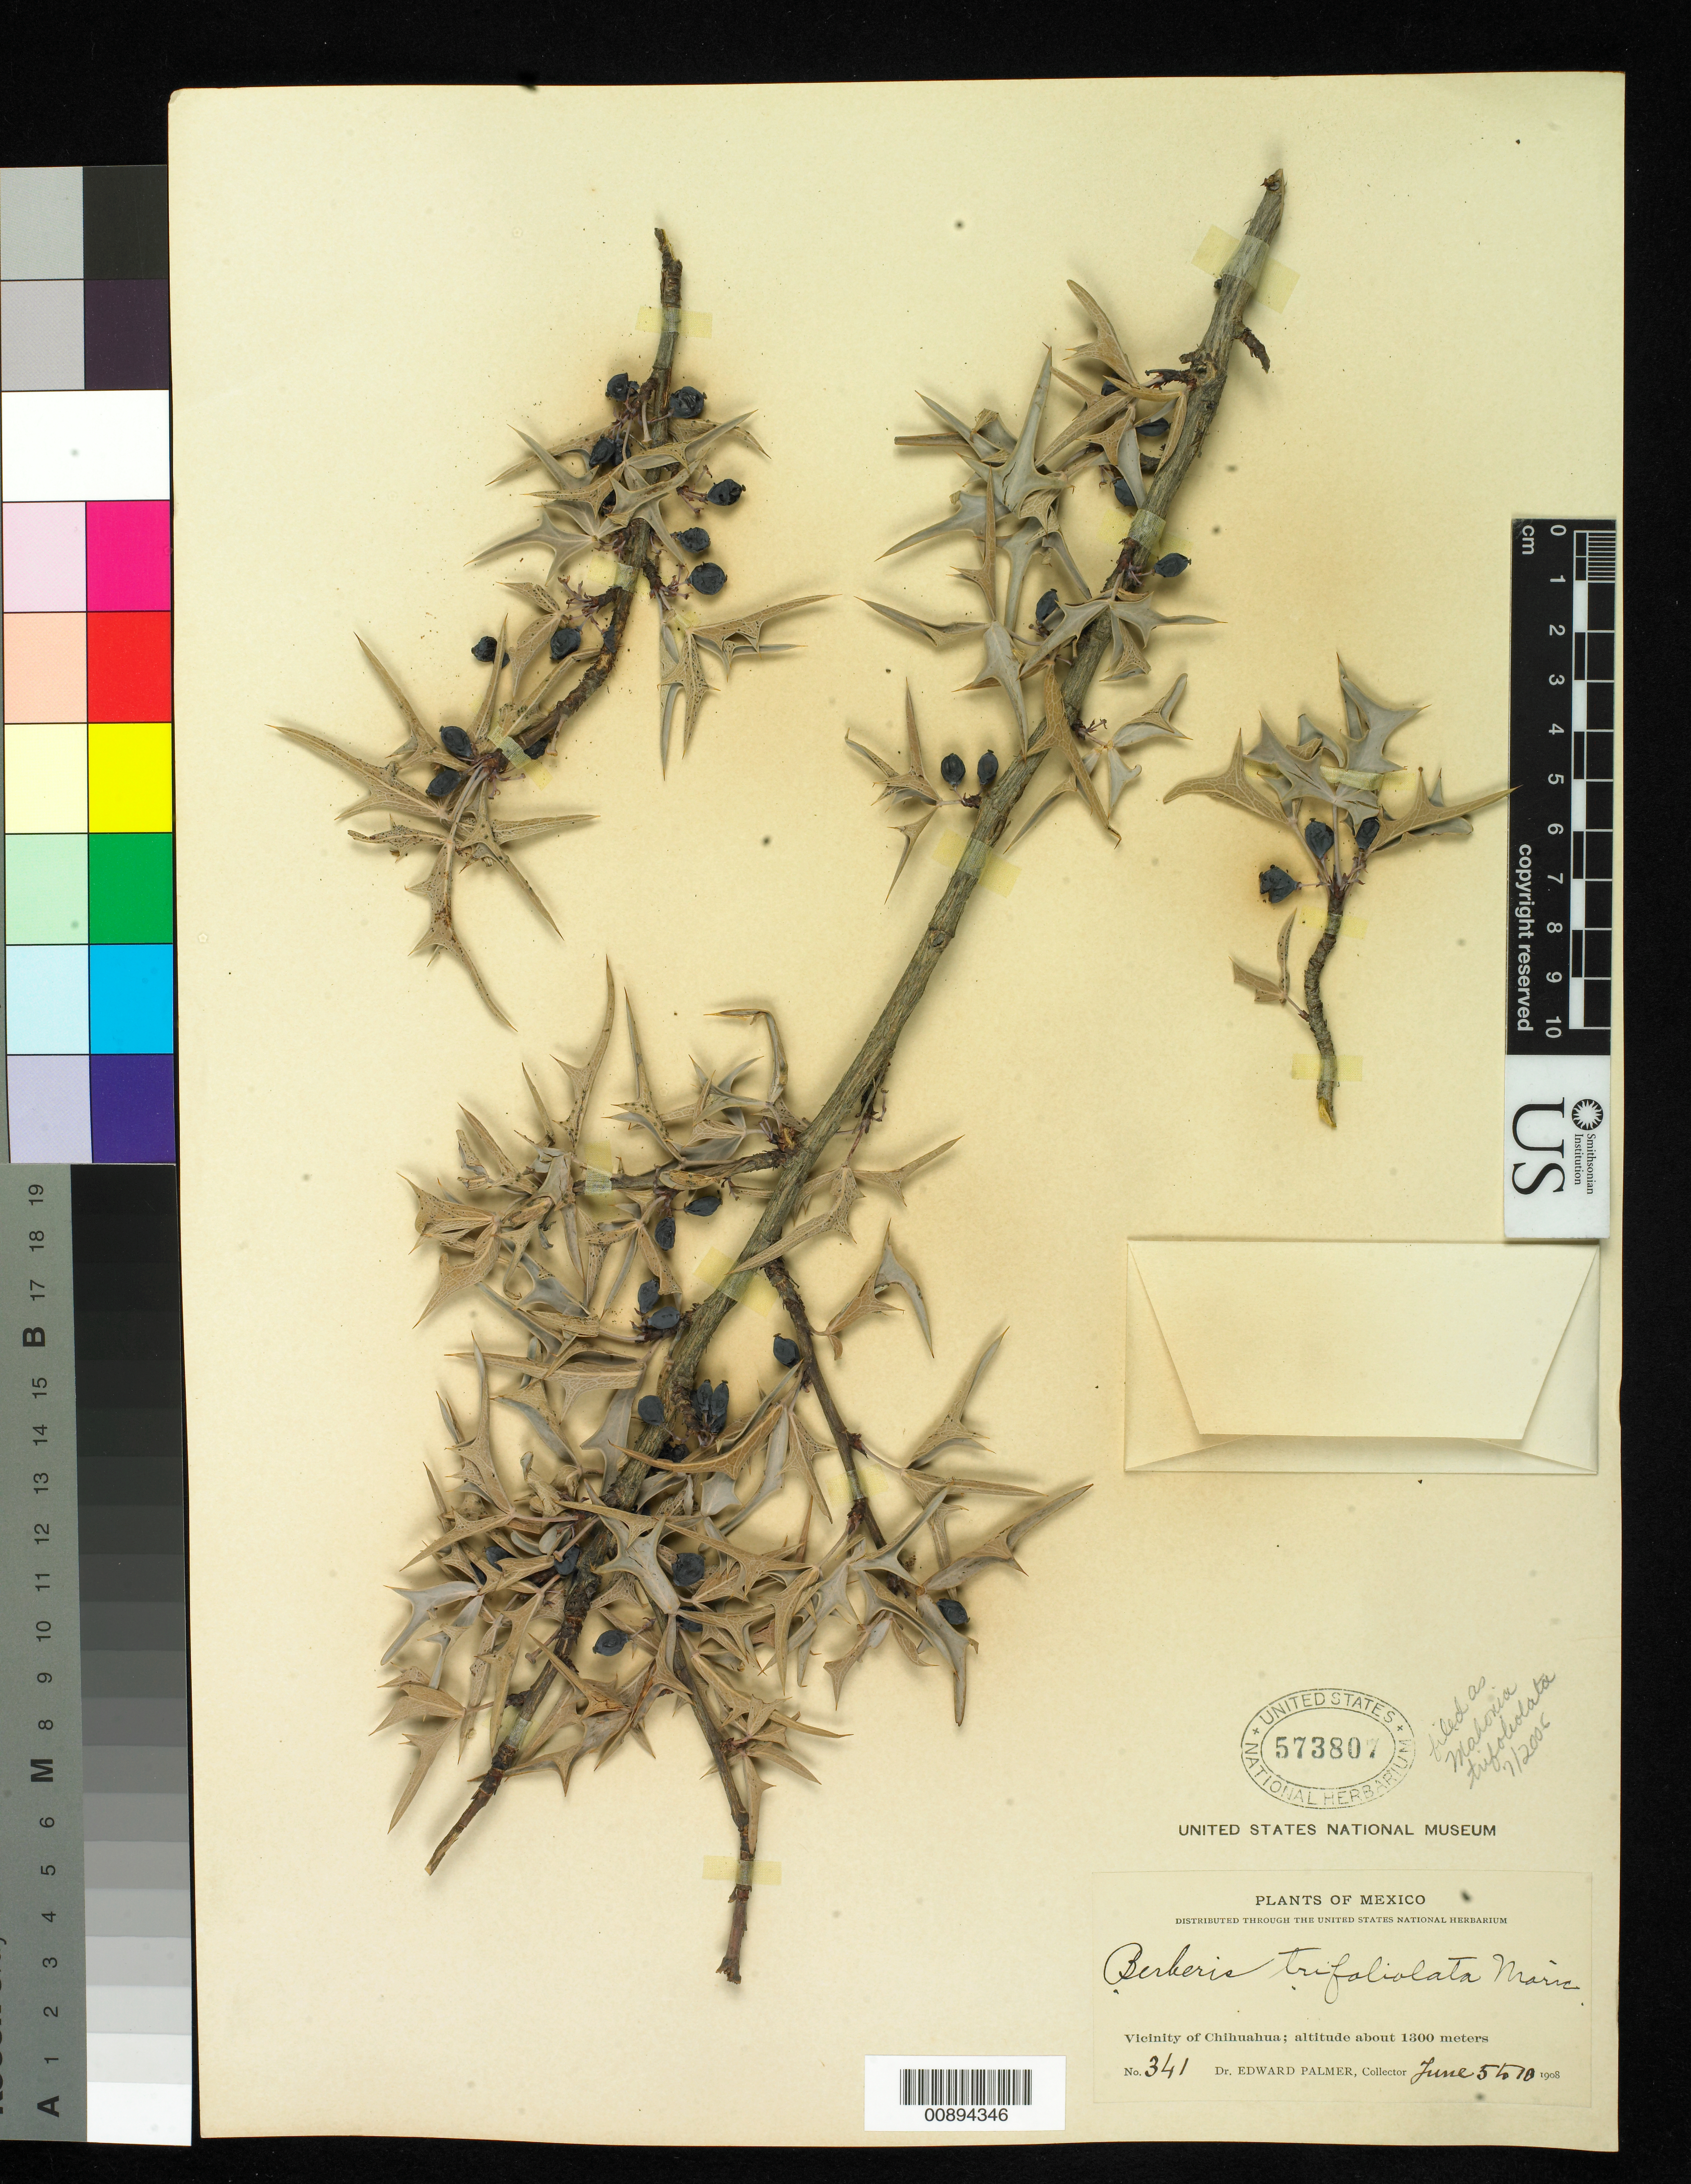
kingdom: Plantae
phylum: Tracheophyta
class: Magnoliopsida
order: Ranunculales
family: Berberidaceae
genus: Mahonia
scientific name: Mahonia trifoliolata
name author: (Monic.) Fedde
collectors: E. Palmer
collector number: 341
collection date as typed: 05 Jun 1908 to 10 Jun 1908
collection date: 1908-06-05/1908-06-10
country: Mexico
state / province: Chihuahua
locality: Vicinity of Chihuahua.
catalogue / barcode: US 573807